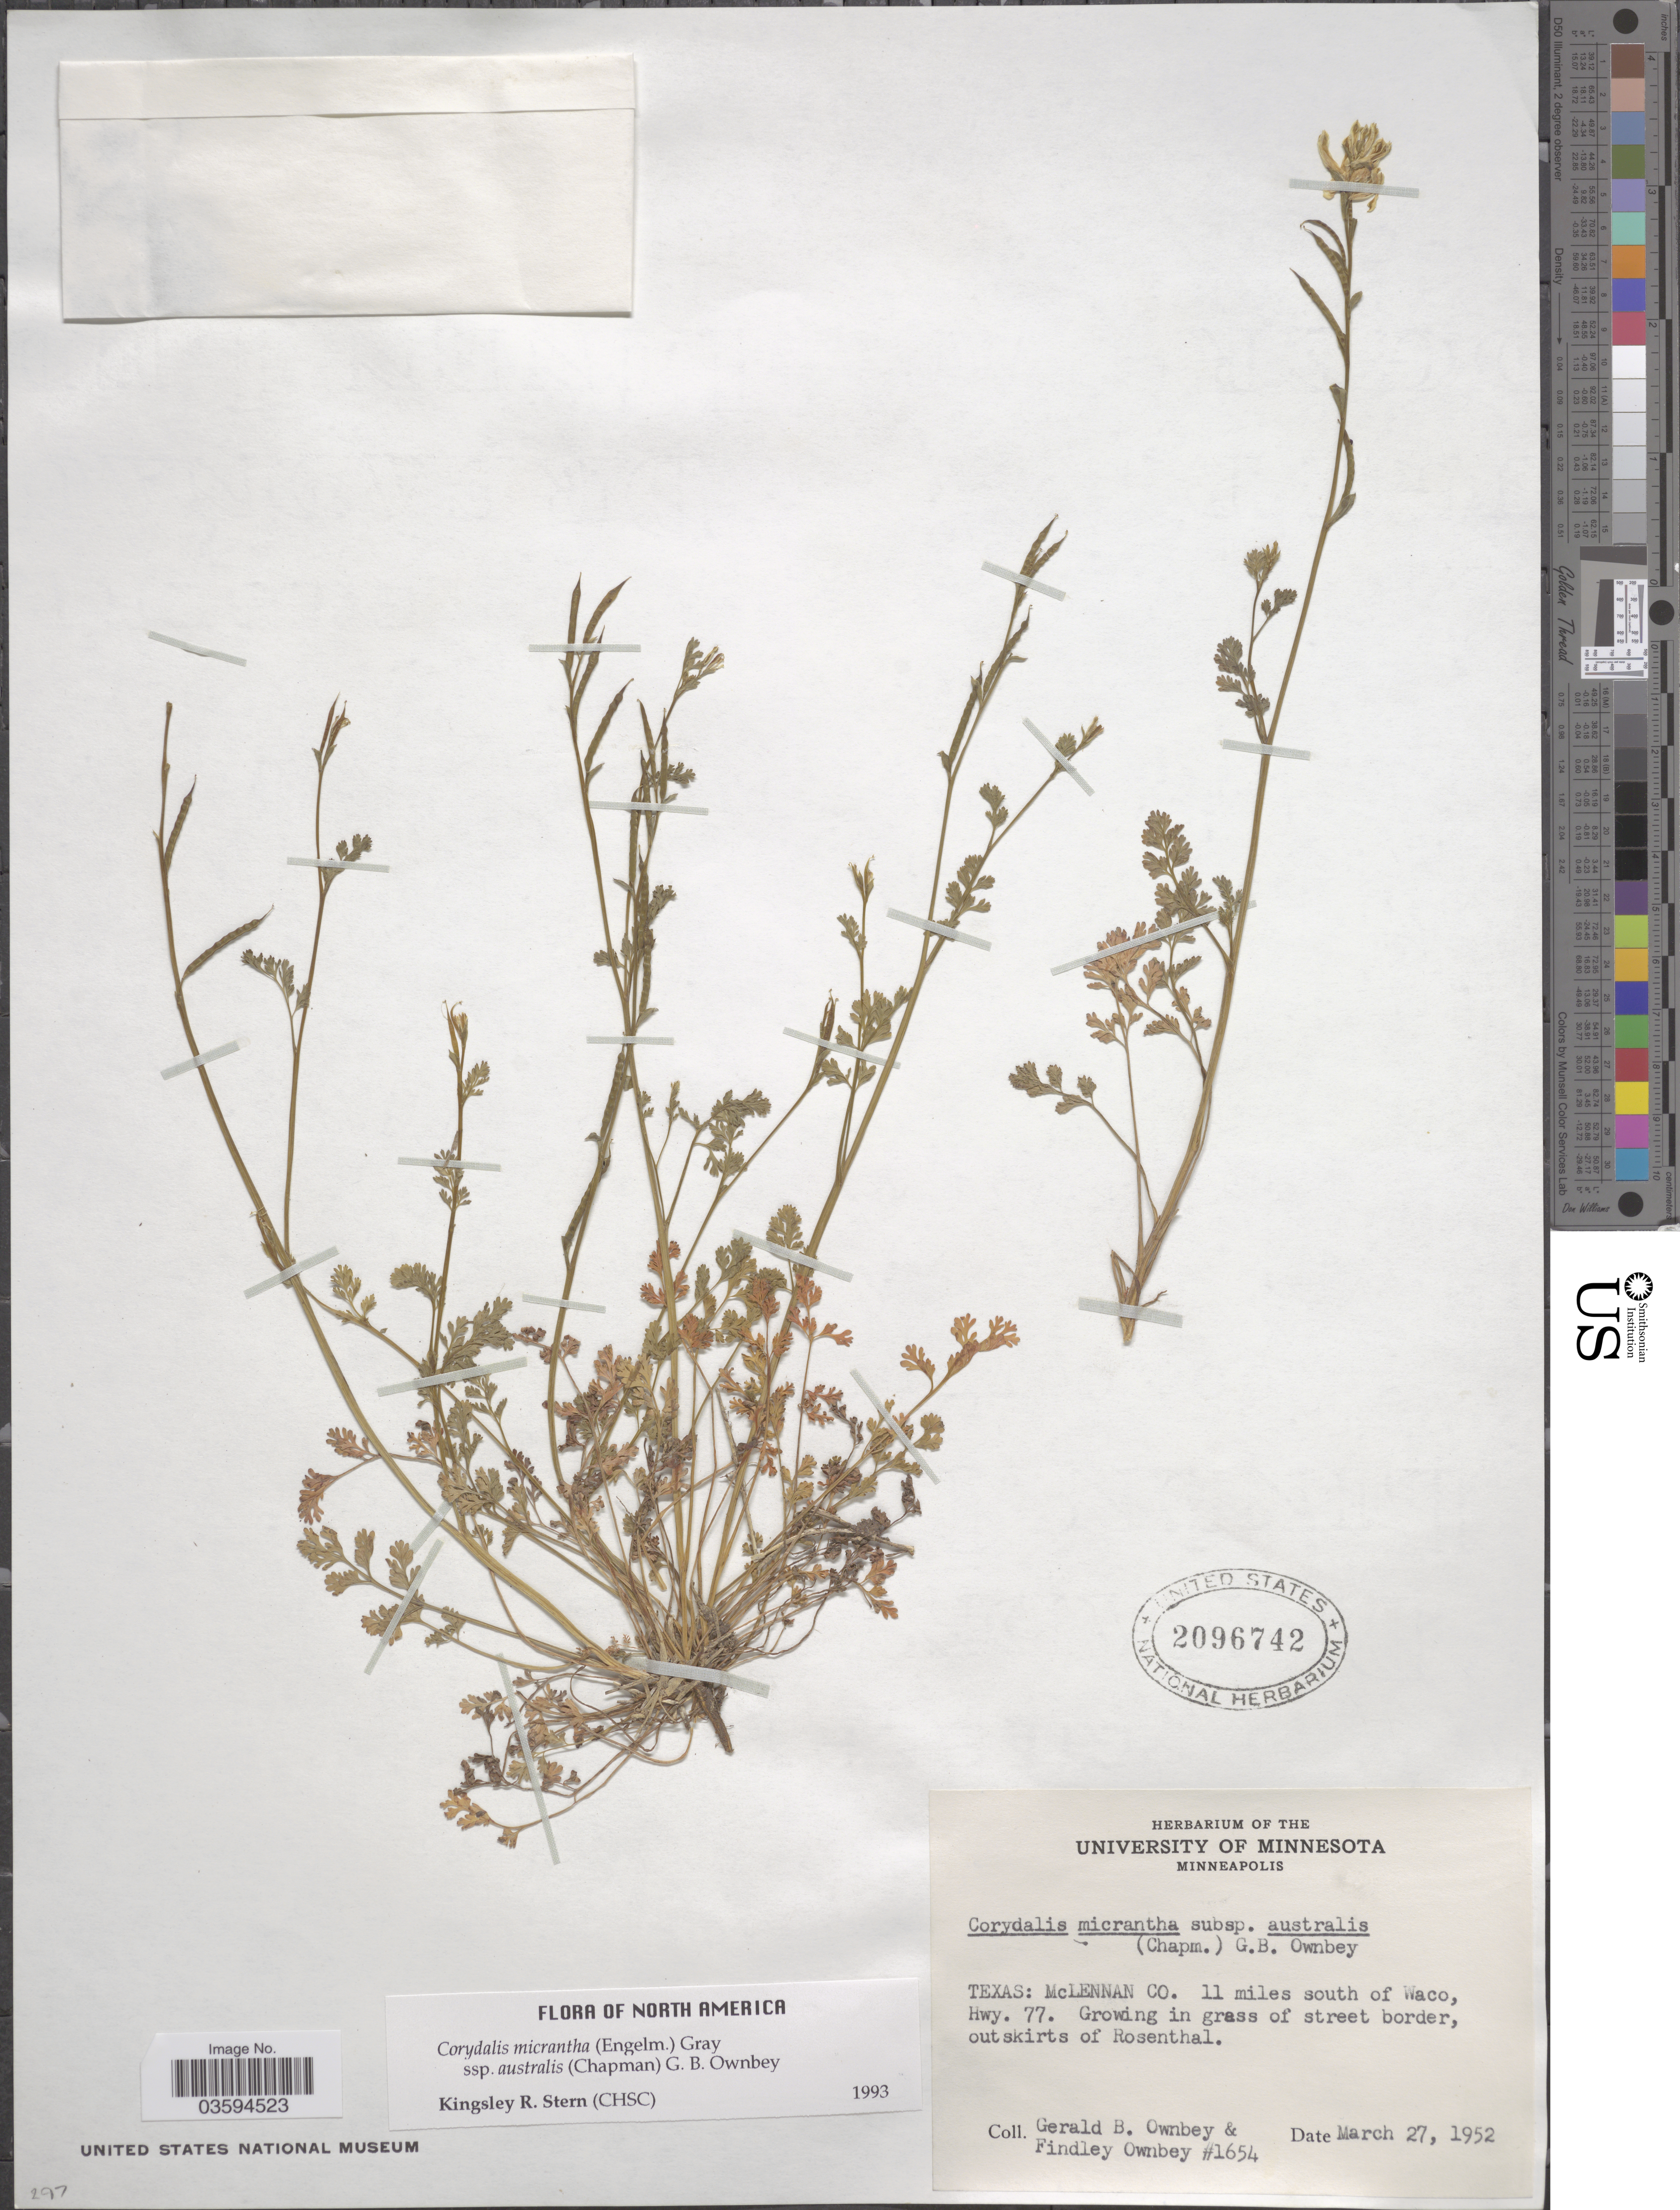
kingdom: Plantae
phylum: Tracheophyta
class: Magnoliopsida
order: Ranunculales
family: Papaveraceae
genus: Corydalis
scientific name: Corydalis micrantha subsp. australis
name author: (Chapm.) G.B. Ownbey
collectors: G. B. Ownbey & F. Ownbey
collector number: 1654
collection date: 1952-03-27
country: United States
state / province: Texas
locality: McLennan Co. 11 miles south of Waco, Hwy. 77. In grass of street border, outskirts of Rosenthal.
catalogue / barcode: US 2096742